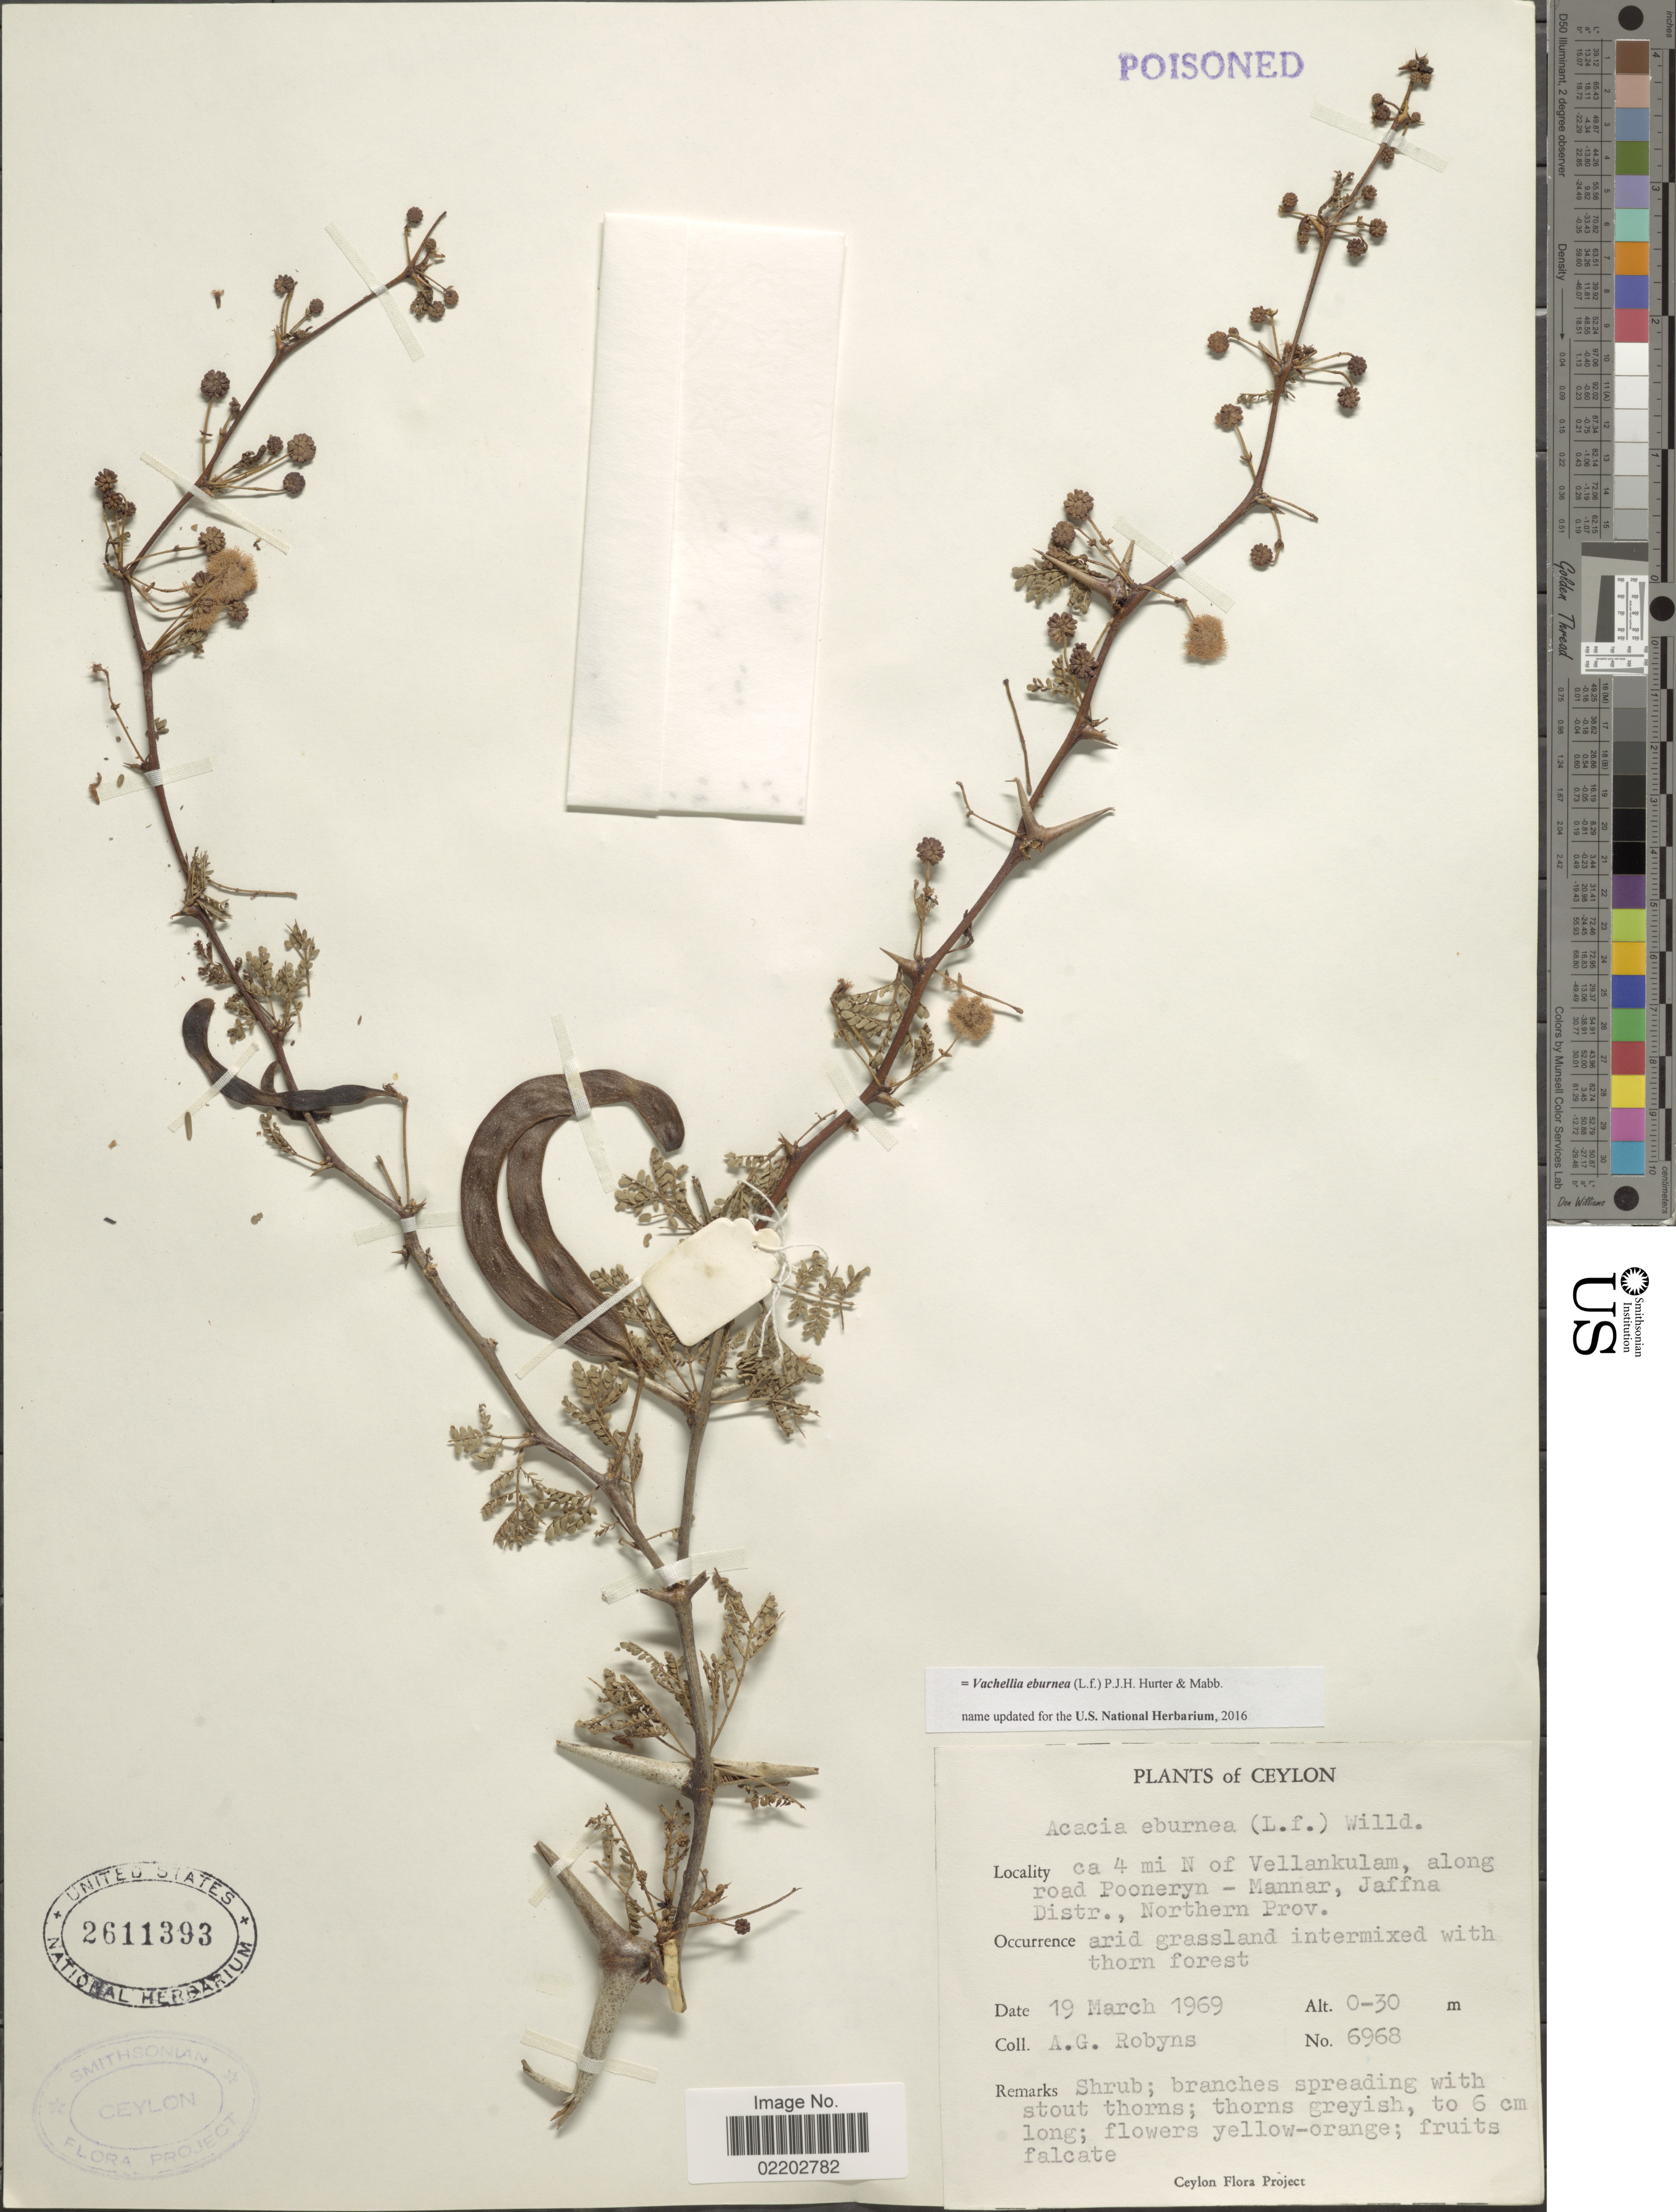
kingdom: Plantae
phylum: Tracheophyta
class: Magnoliopsida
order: Fabales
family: Fabaceae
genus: Vachellia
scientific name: Vachellia eburnea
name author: (L. f.) P.J.H. Hurter & Mabb.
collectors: A. G. Robyns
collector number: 6968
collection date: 1969-03-19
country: Sri Lanka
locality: Ceylon, ca 4 mi N of Vellankulam, along road Pooneryn, Mannar, Jaffna Distr., Northern Prov., arid grassland intermixed with thorn forest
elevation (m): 0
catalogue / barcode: US 2611393